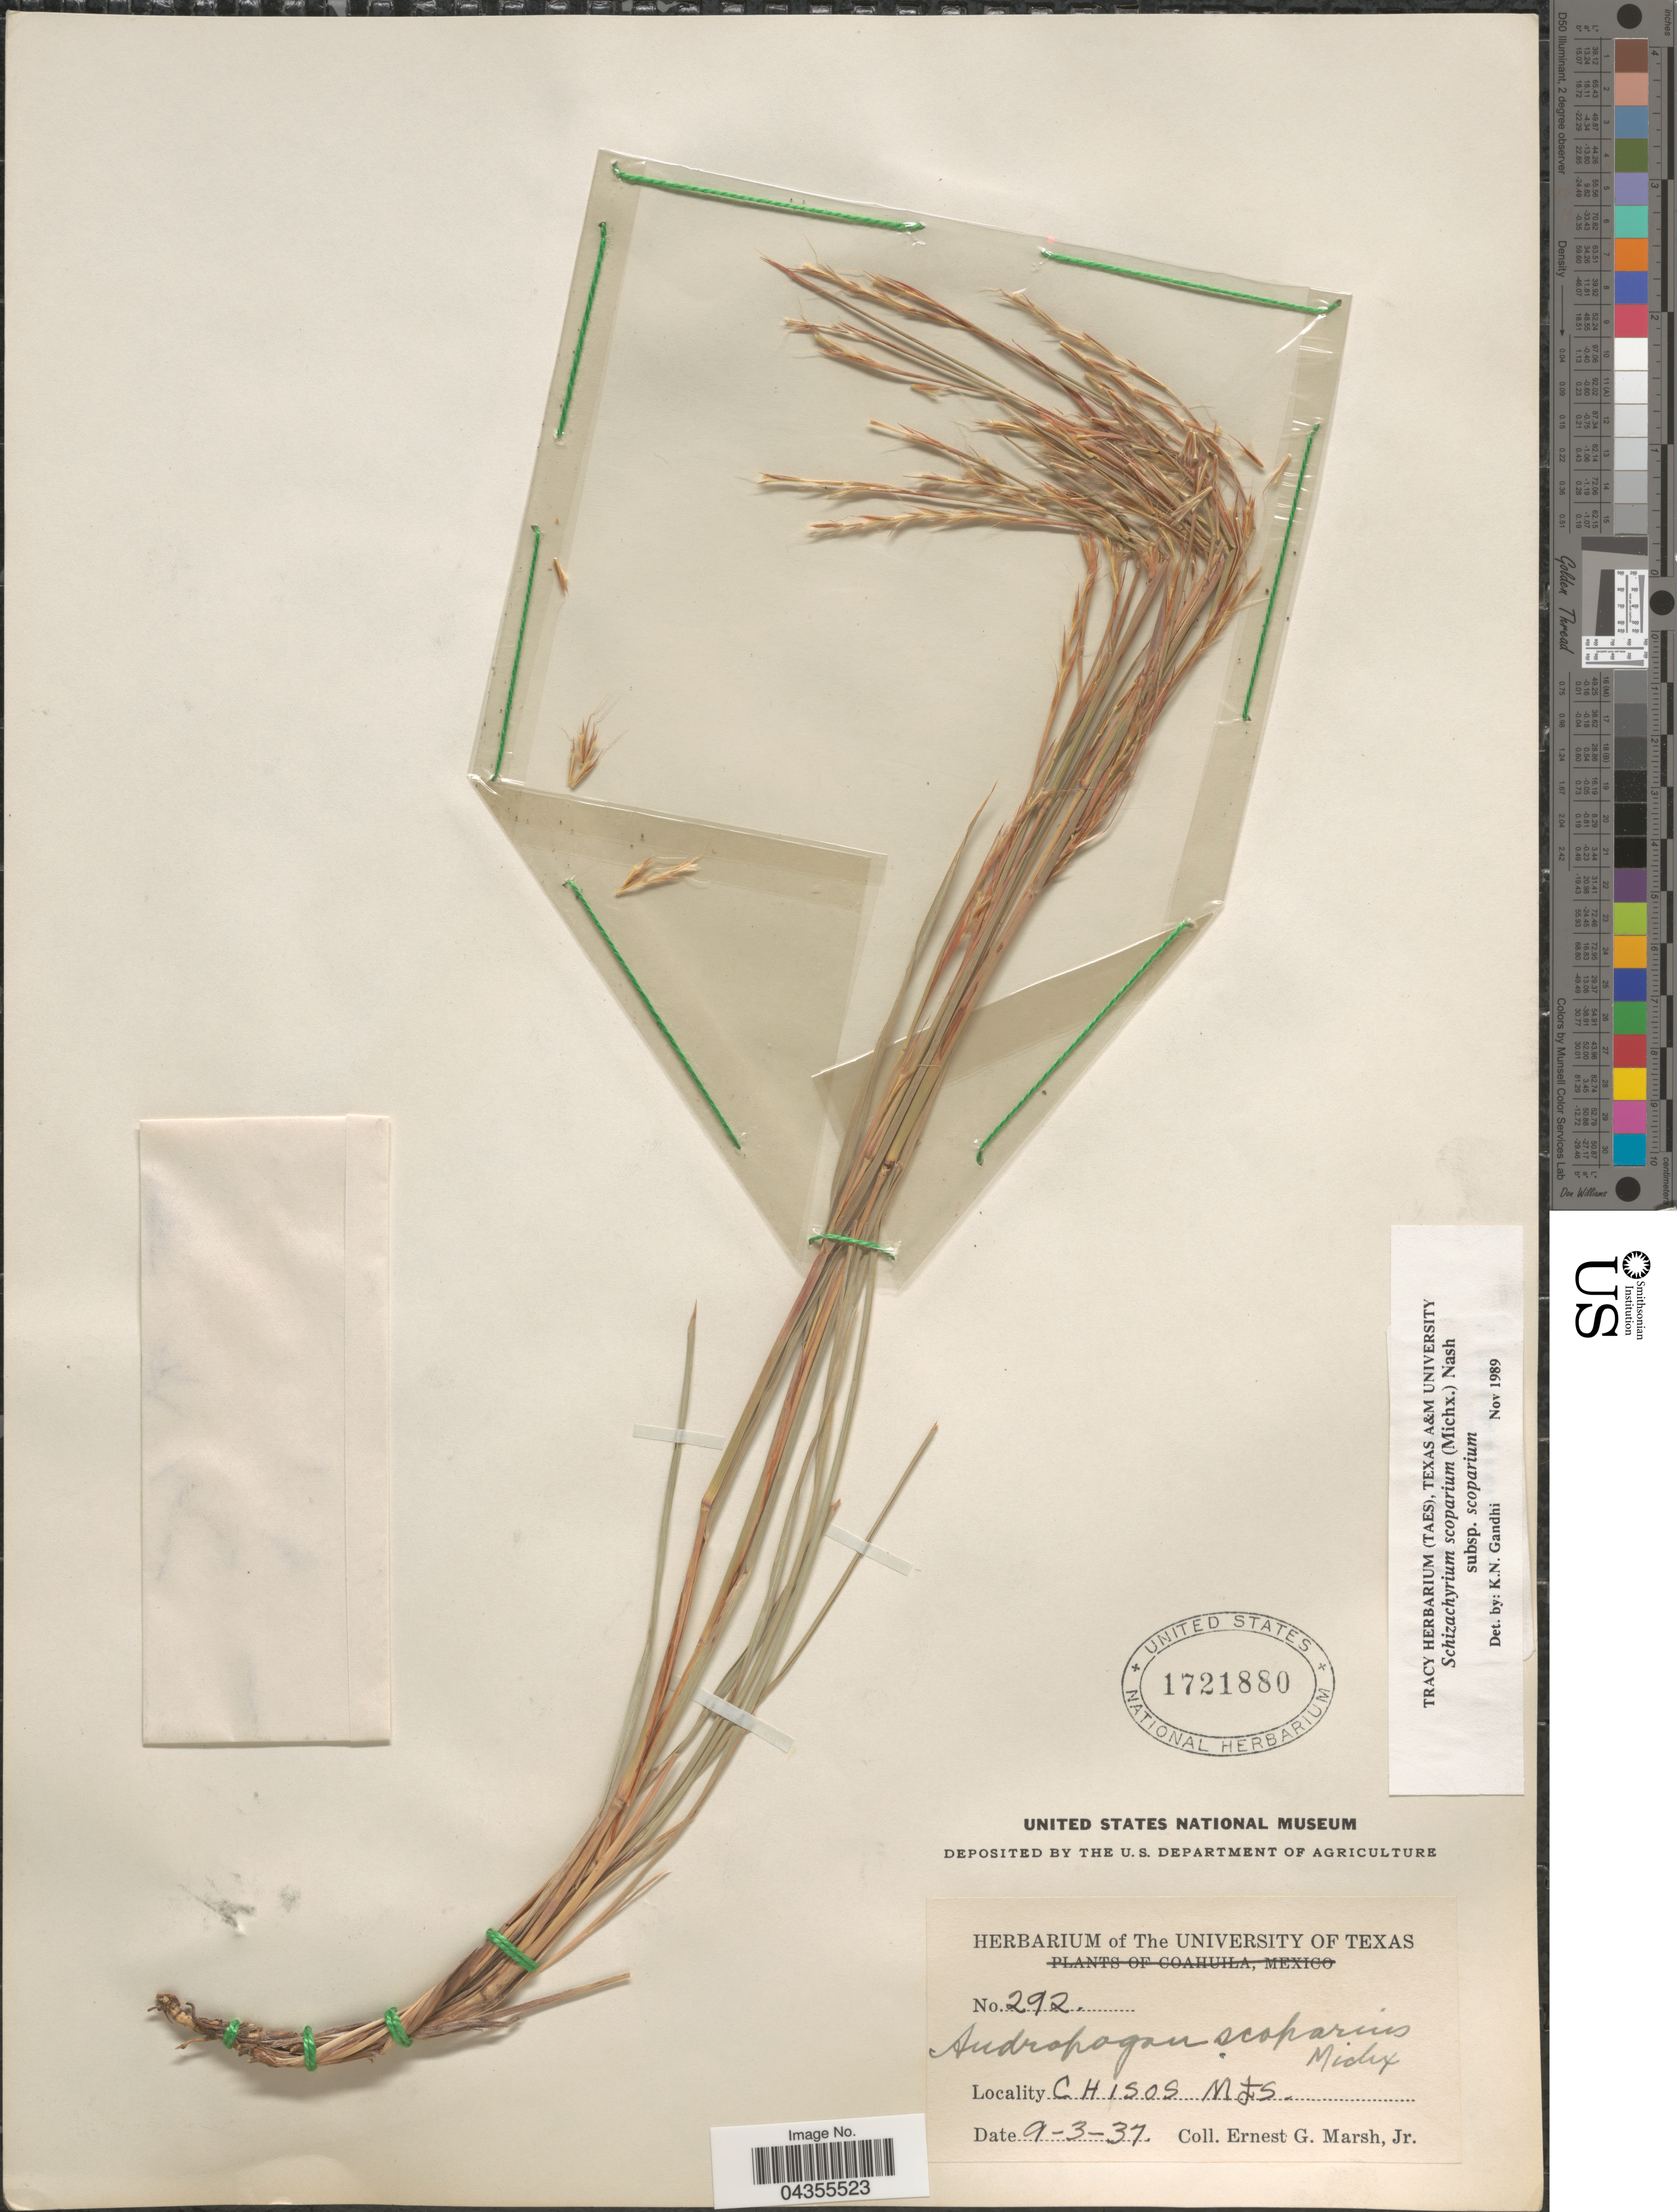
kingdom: Plantae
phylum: Tracheophyta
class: Liliopsida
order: Poales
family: Poaceae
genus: Schizachyrium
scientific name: Schizachyrium scoparium var. scoparium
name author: (Michx.) Nash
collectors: E. G. Marsh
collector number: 292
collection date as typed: Transcribed d/m/y: 3/9/37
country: United States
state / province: Texas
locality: Chisos Mts.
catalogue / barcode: US 1721880